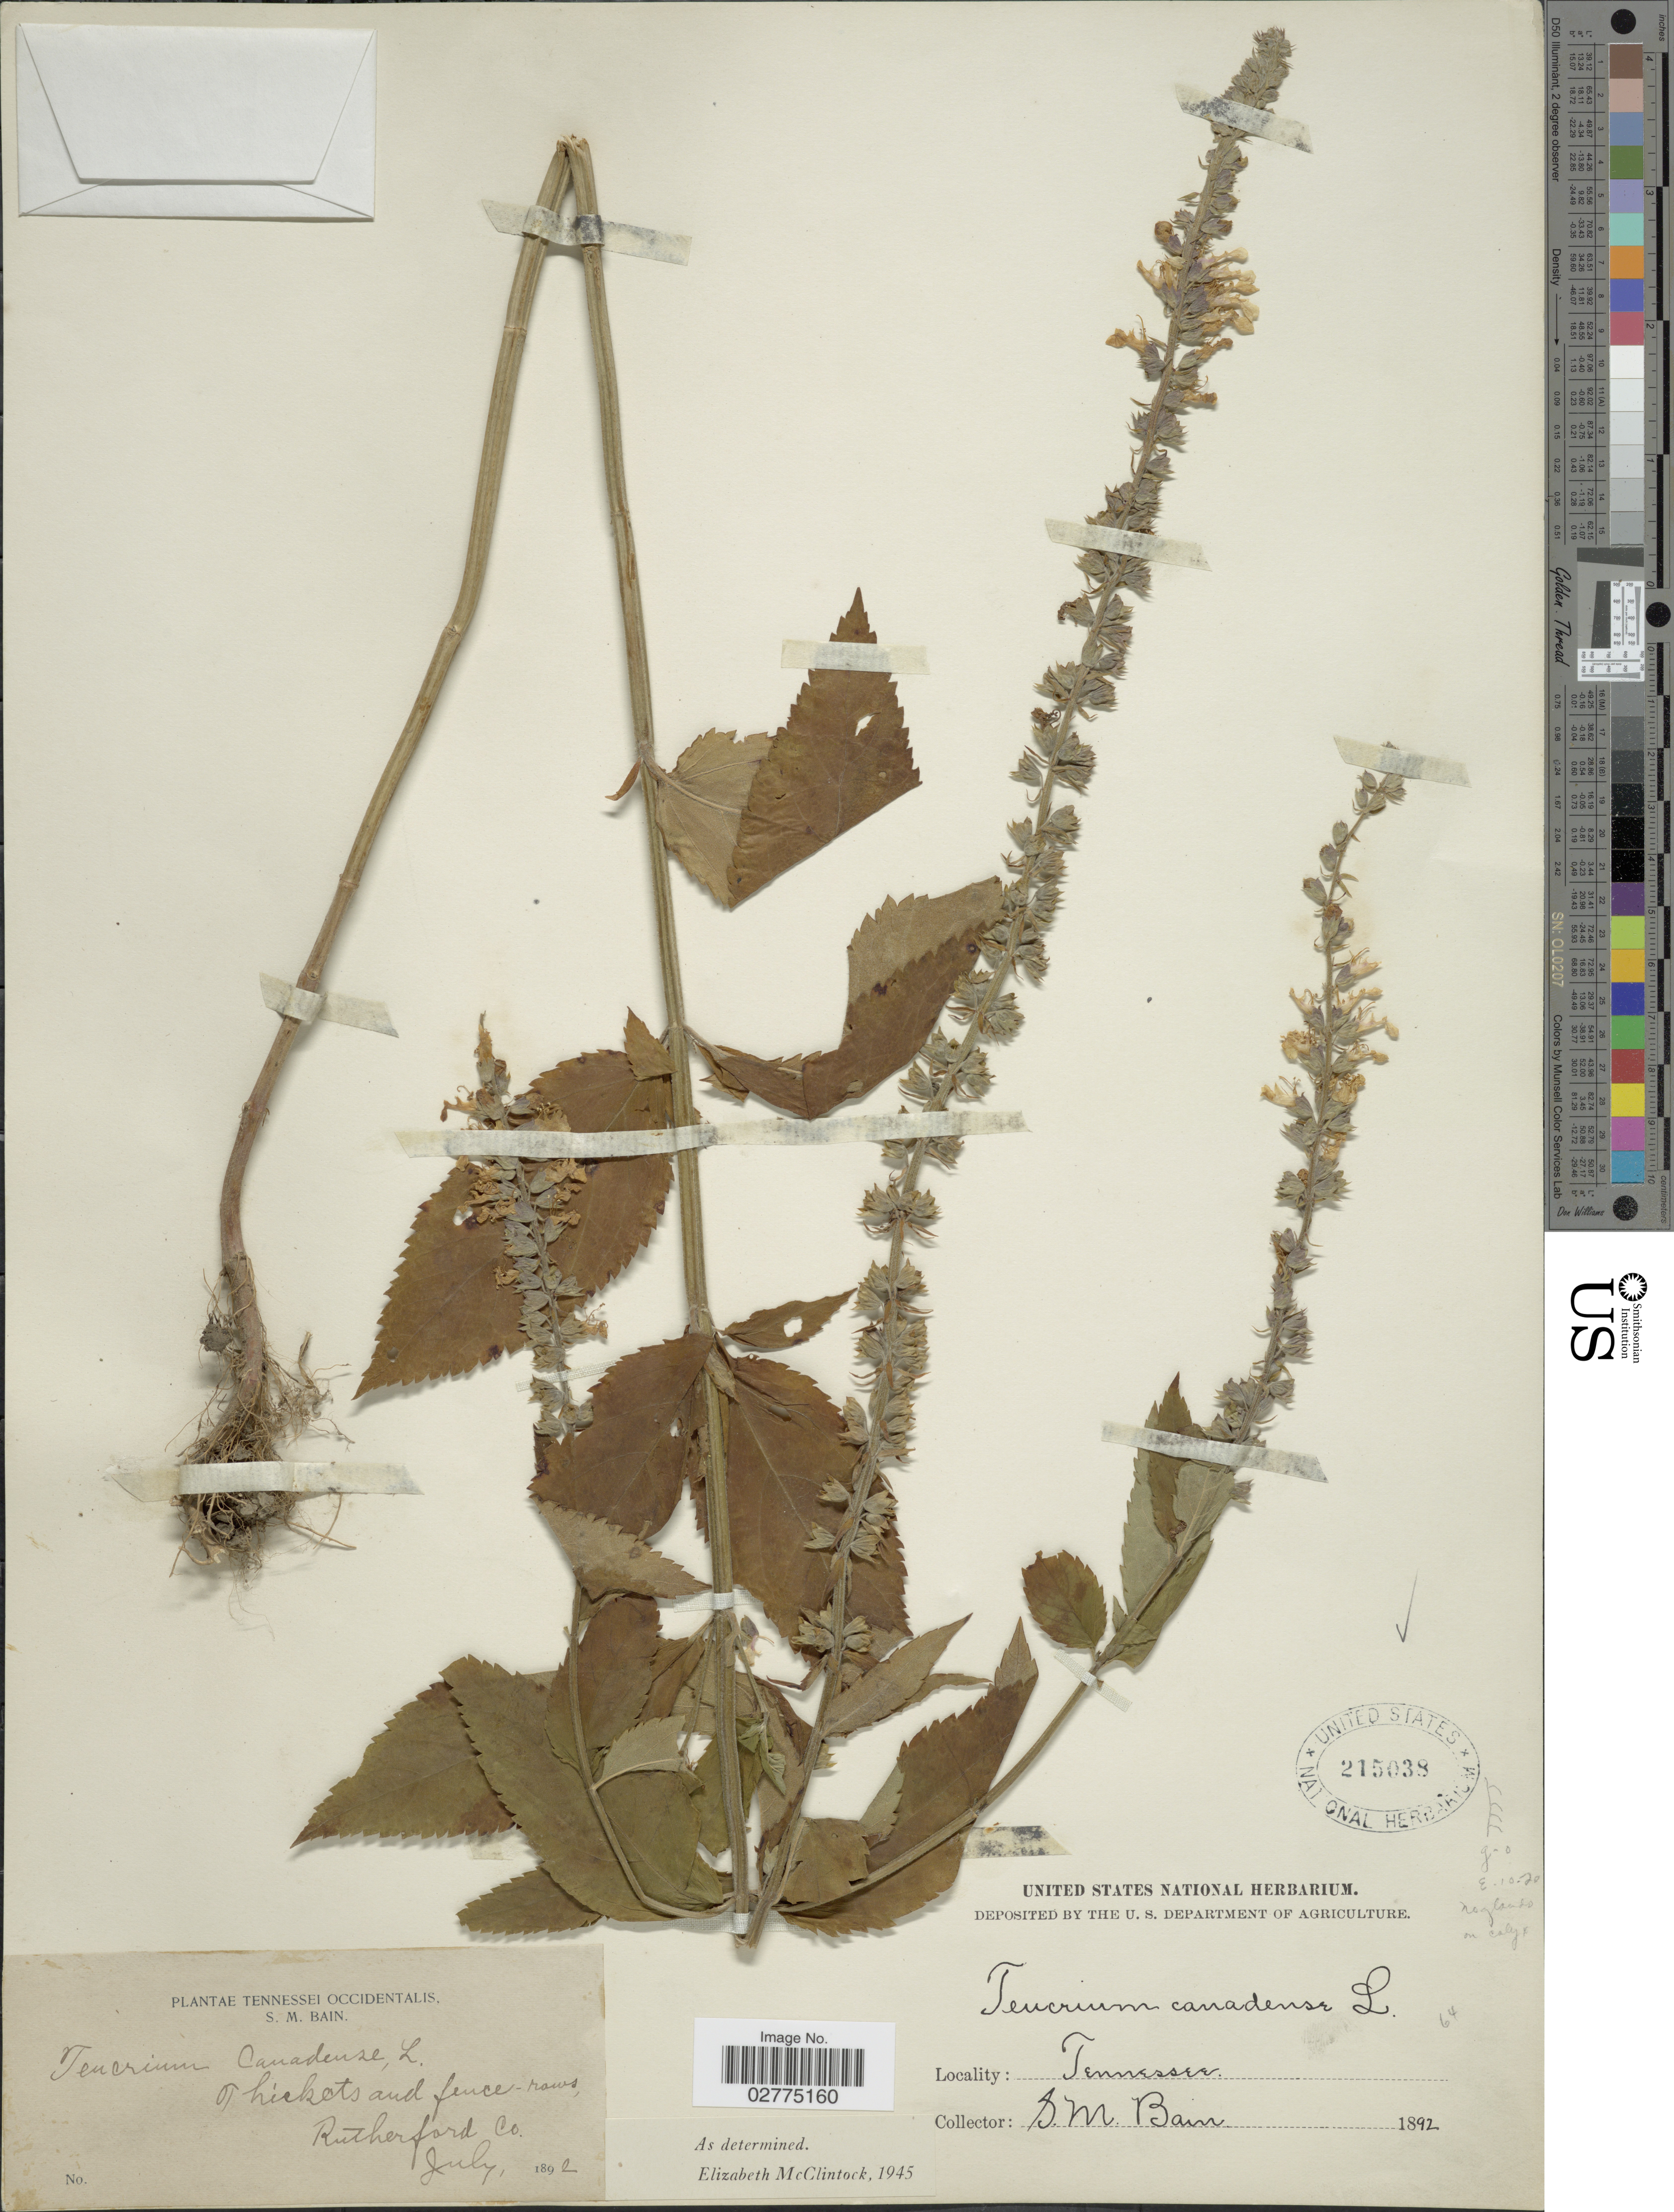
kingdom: Plantae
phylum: Tracheophyta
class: Magnoliopsida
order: Lamiales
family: Lamiaceae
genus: Teucrium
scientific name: Teucrium canadense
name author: L.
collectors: S. M. Bain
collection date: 1892-07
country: United States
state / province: Tennessee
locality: Rutherford Co.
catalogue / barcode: US 215038